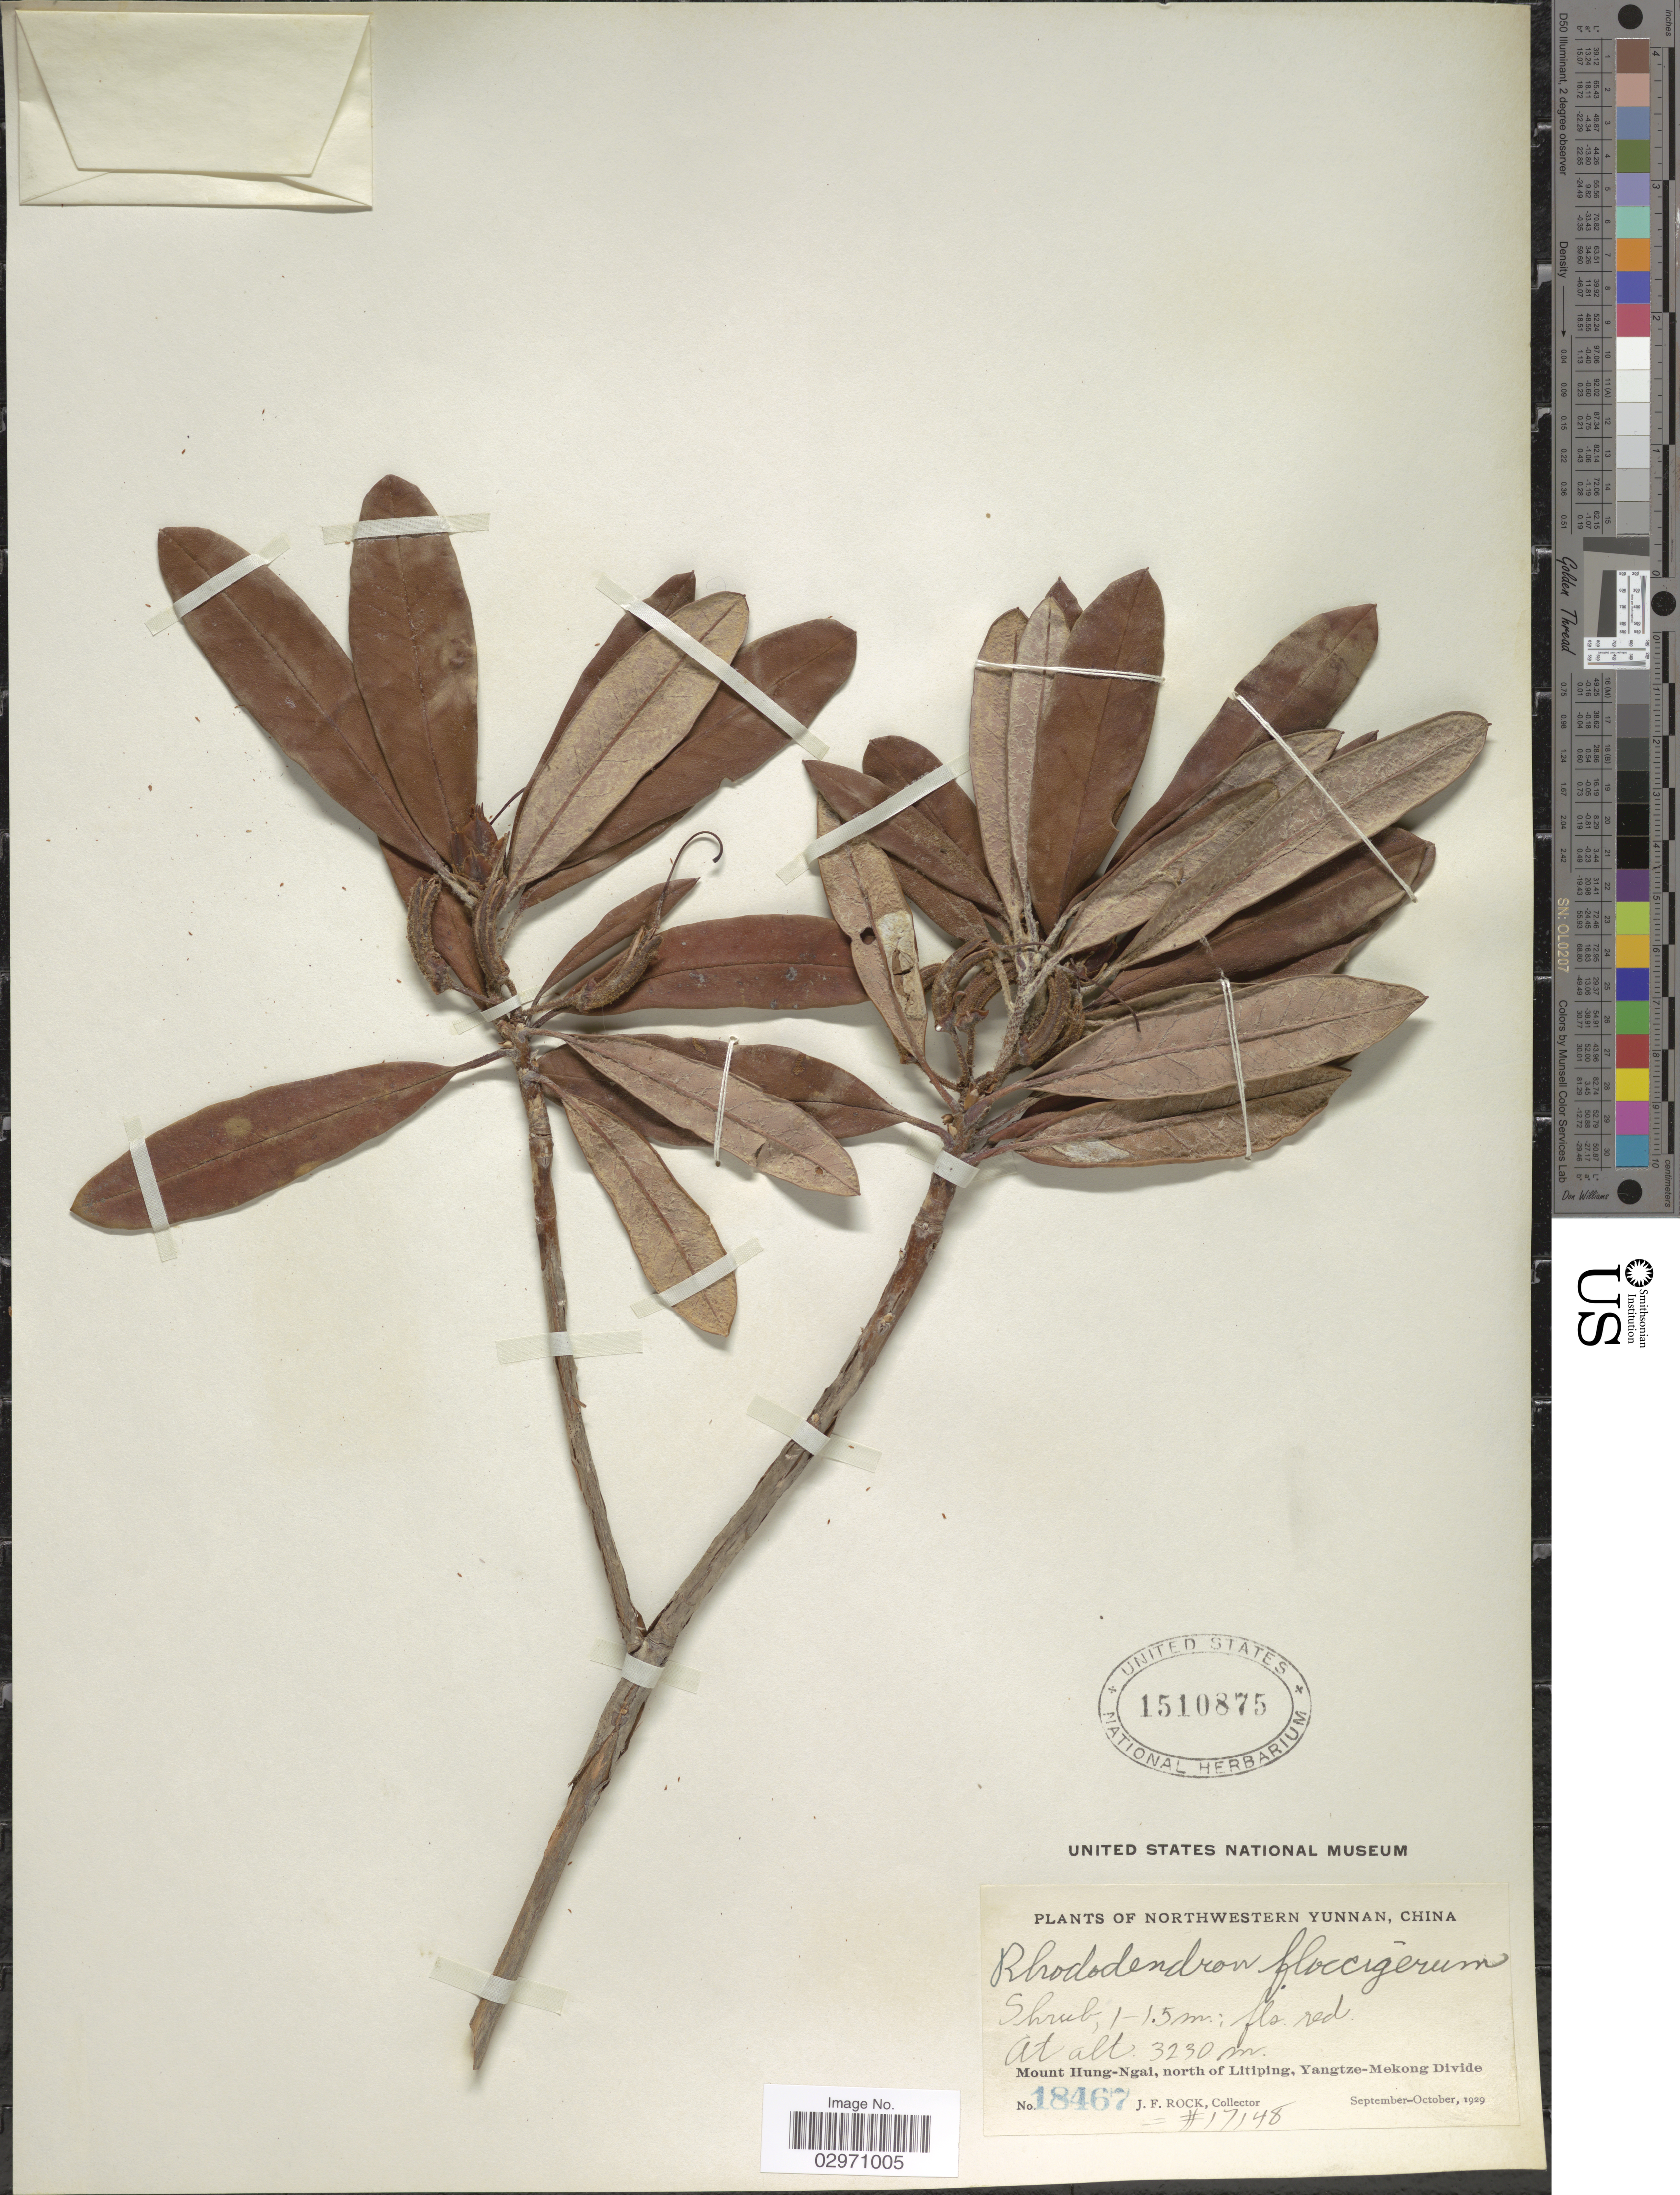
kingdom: Plantae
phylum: Tracheophyta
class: Magnoliopsida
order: Ericales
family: Ericaceae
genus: Rhododendron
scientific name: Rhododendron floccigerum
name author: Franch.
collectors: J. Rock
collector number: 18467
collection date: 1929-09/1929-10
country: China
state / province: Yunnan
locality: Northwestern Yunnan. Mount Hung-Ngai, north of Litiping, Yangtze-Mekong Divide.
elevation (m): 3230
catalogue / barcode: US 1510875